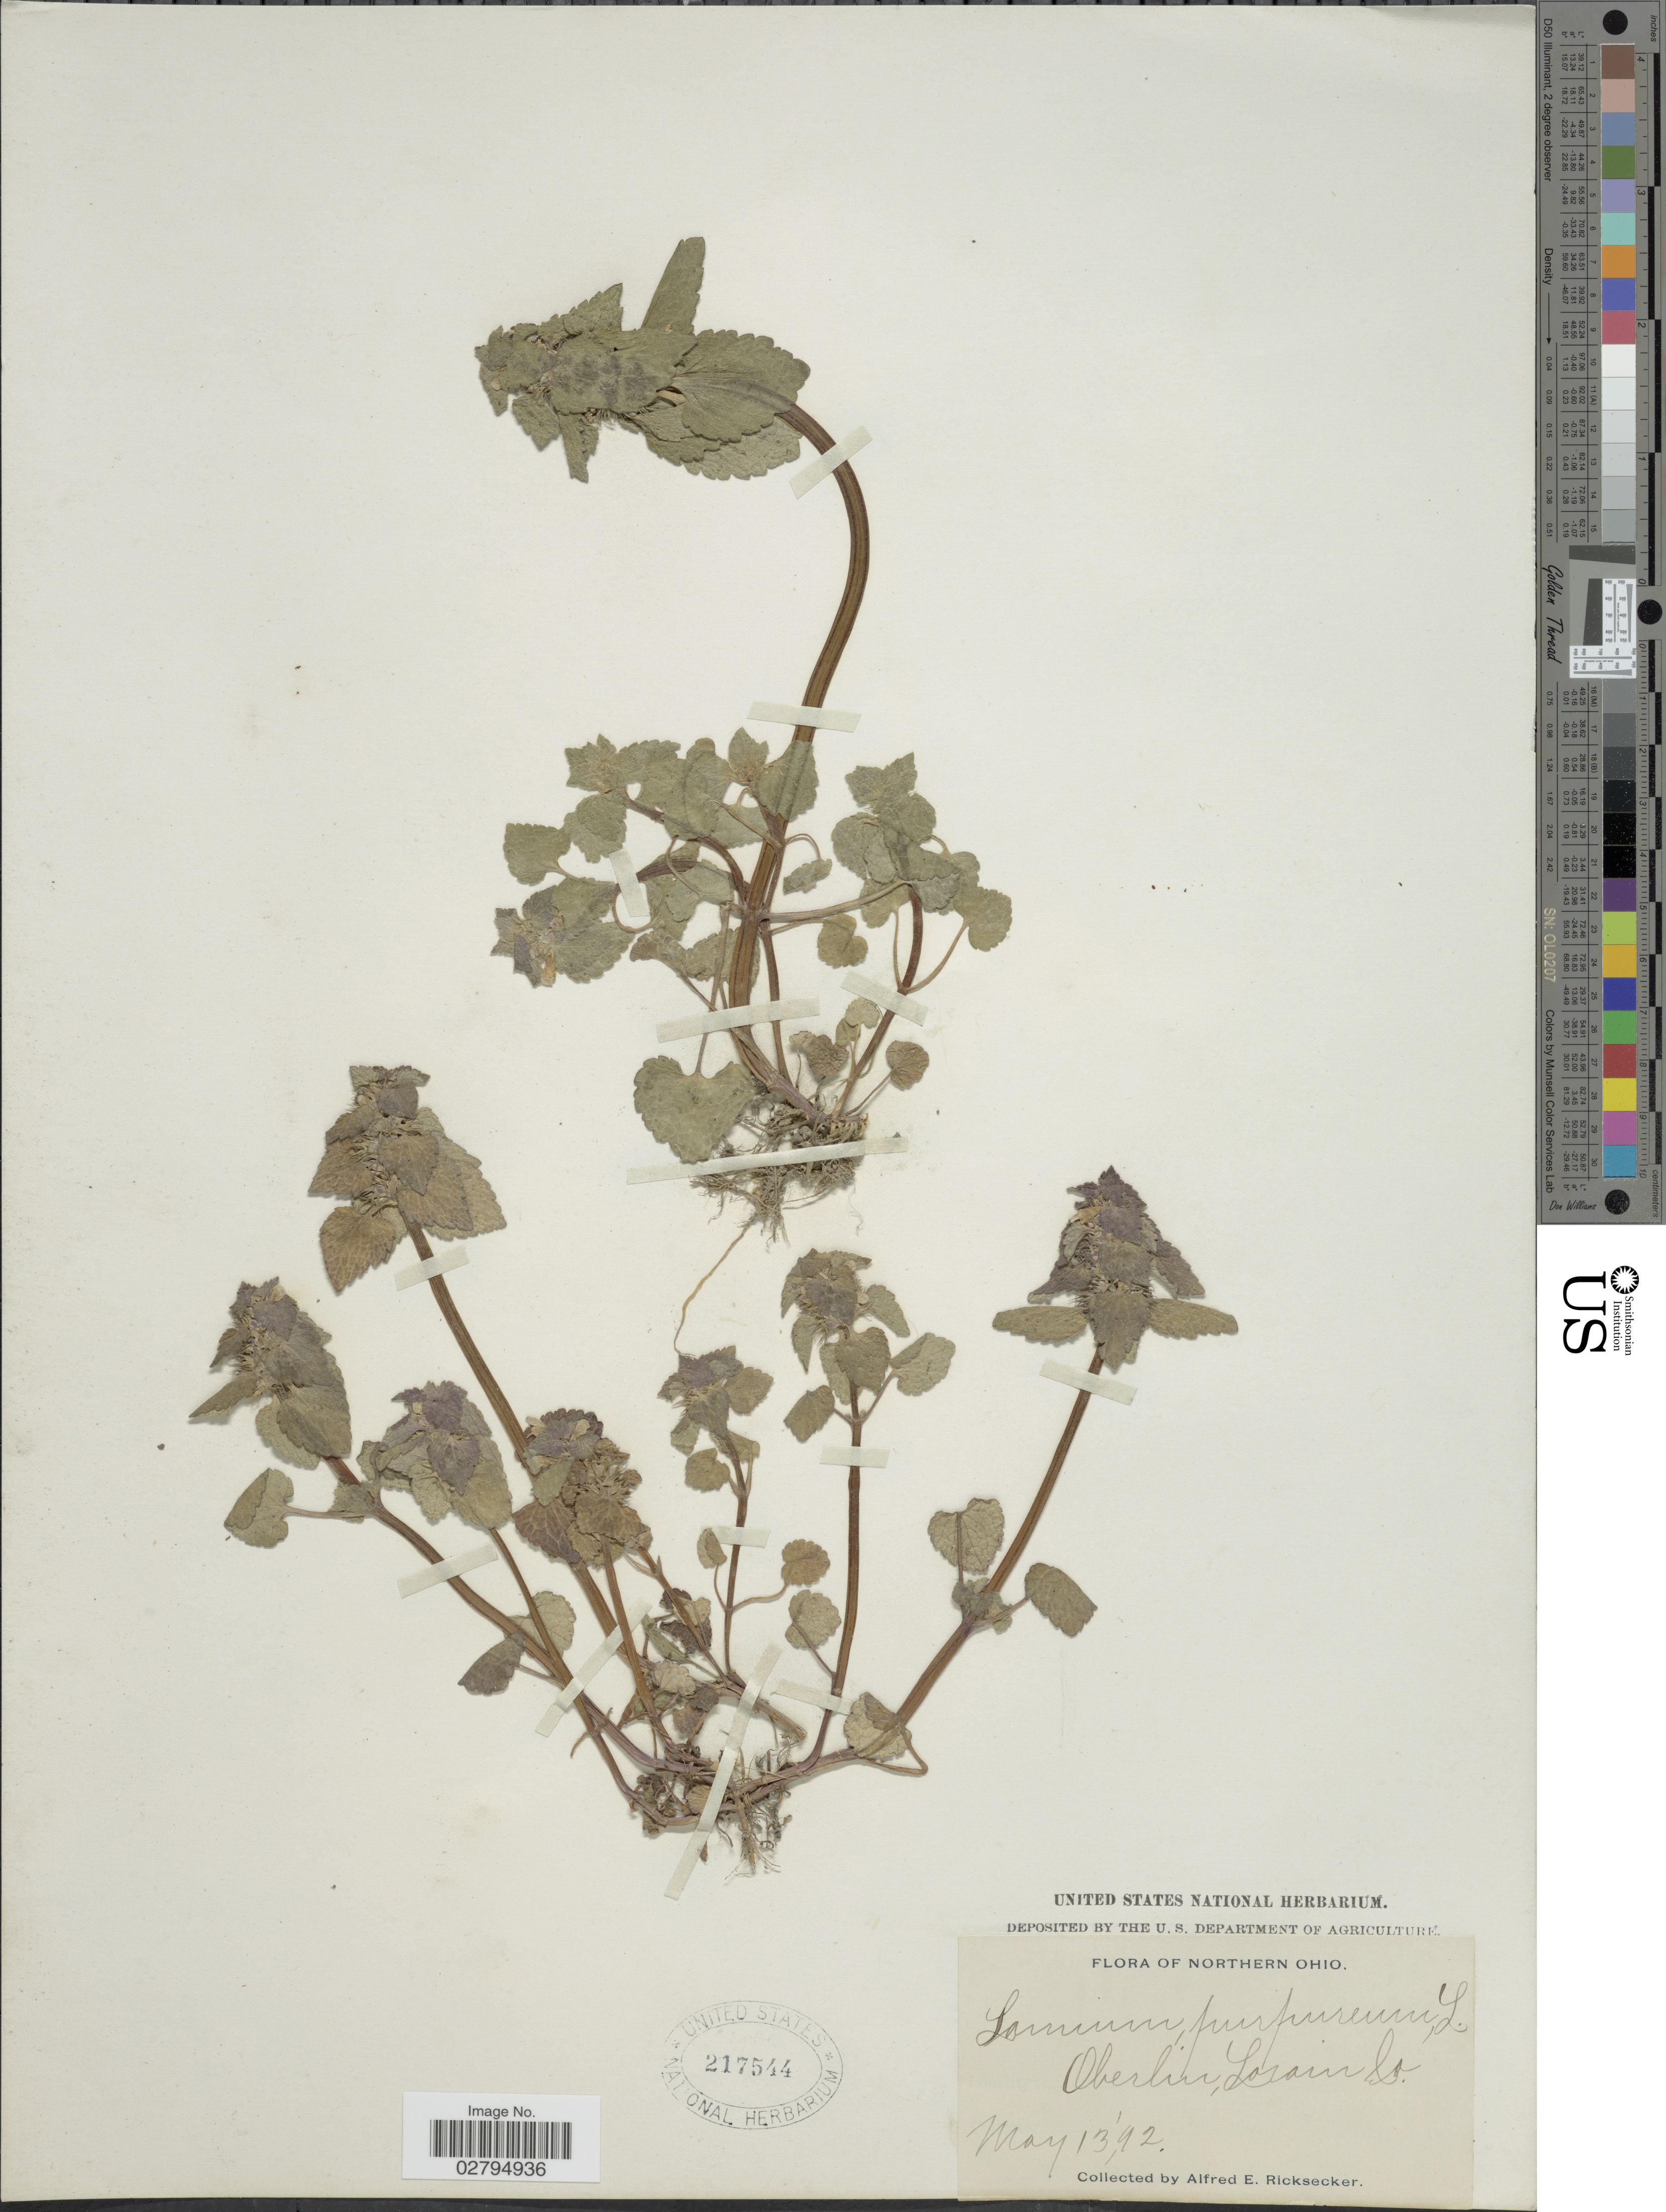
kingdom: Plantae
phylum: Tracheophyta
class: Magnoliopsida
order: Lamiales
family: Lamiaceae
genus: Lamium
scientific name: Lamium purpureum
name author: L.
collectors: A. E. Ricksecker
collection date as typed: Transcribed d/m/y: 13/5/92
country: United States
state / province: Ohio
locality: Northern Ohio. Oberlin, Lorain Co.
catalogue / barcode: US 217544